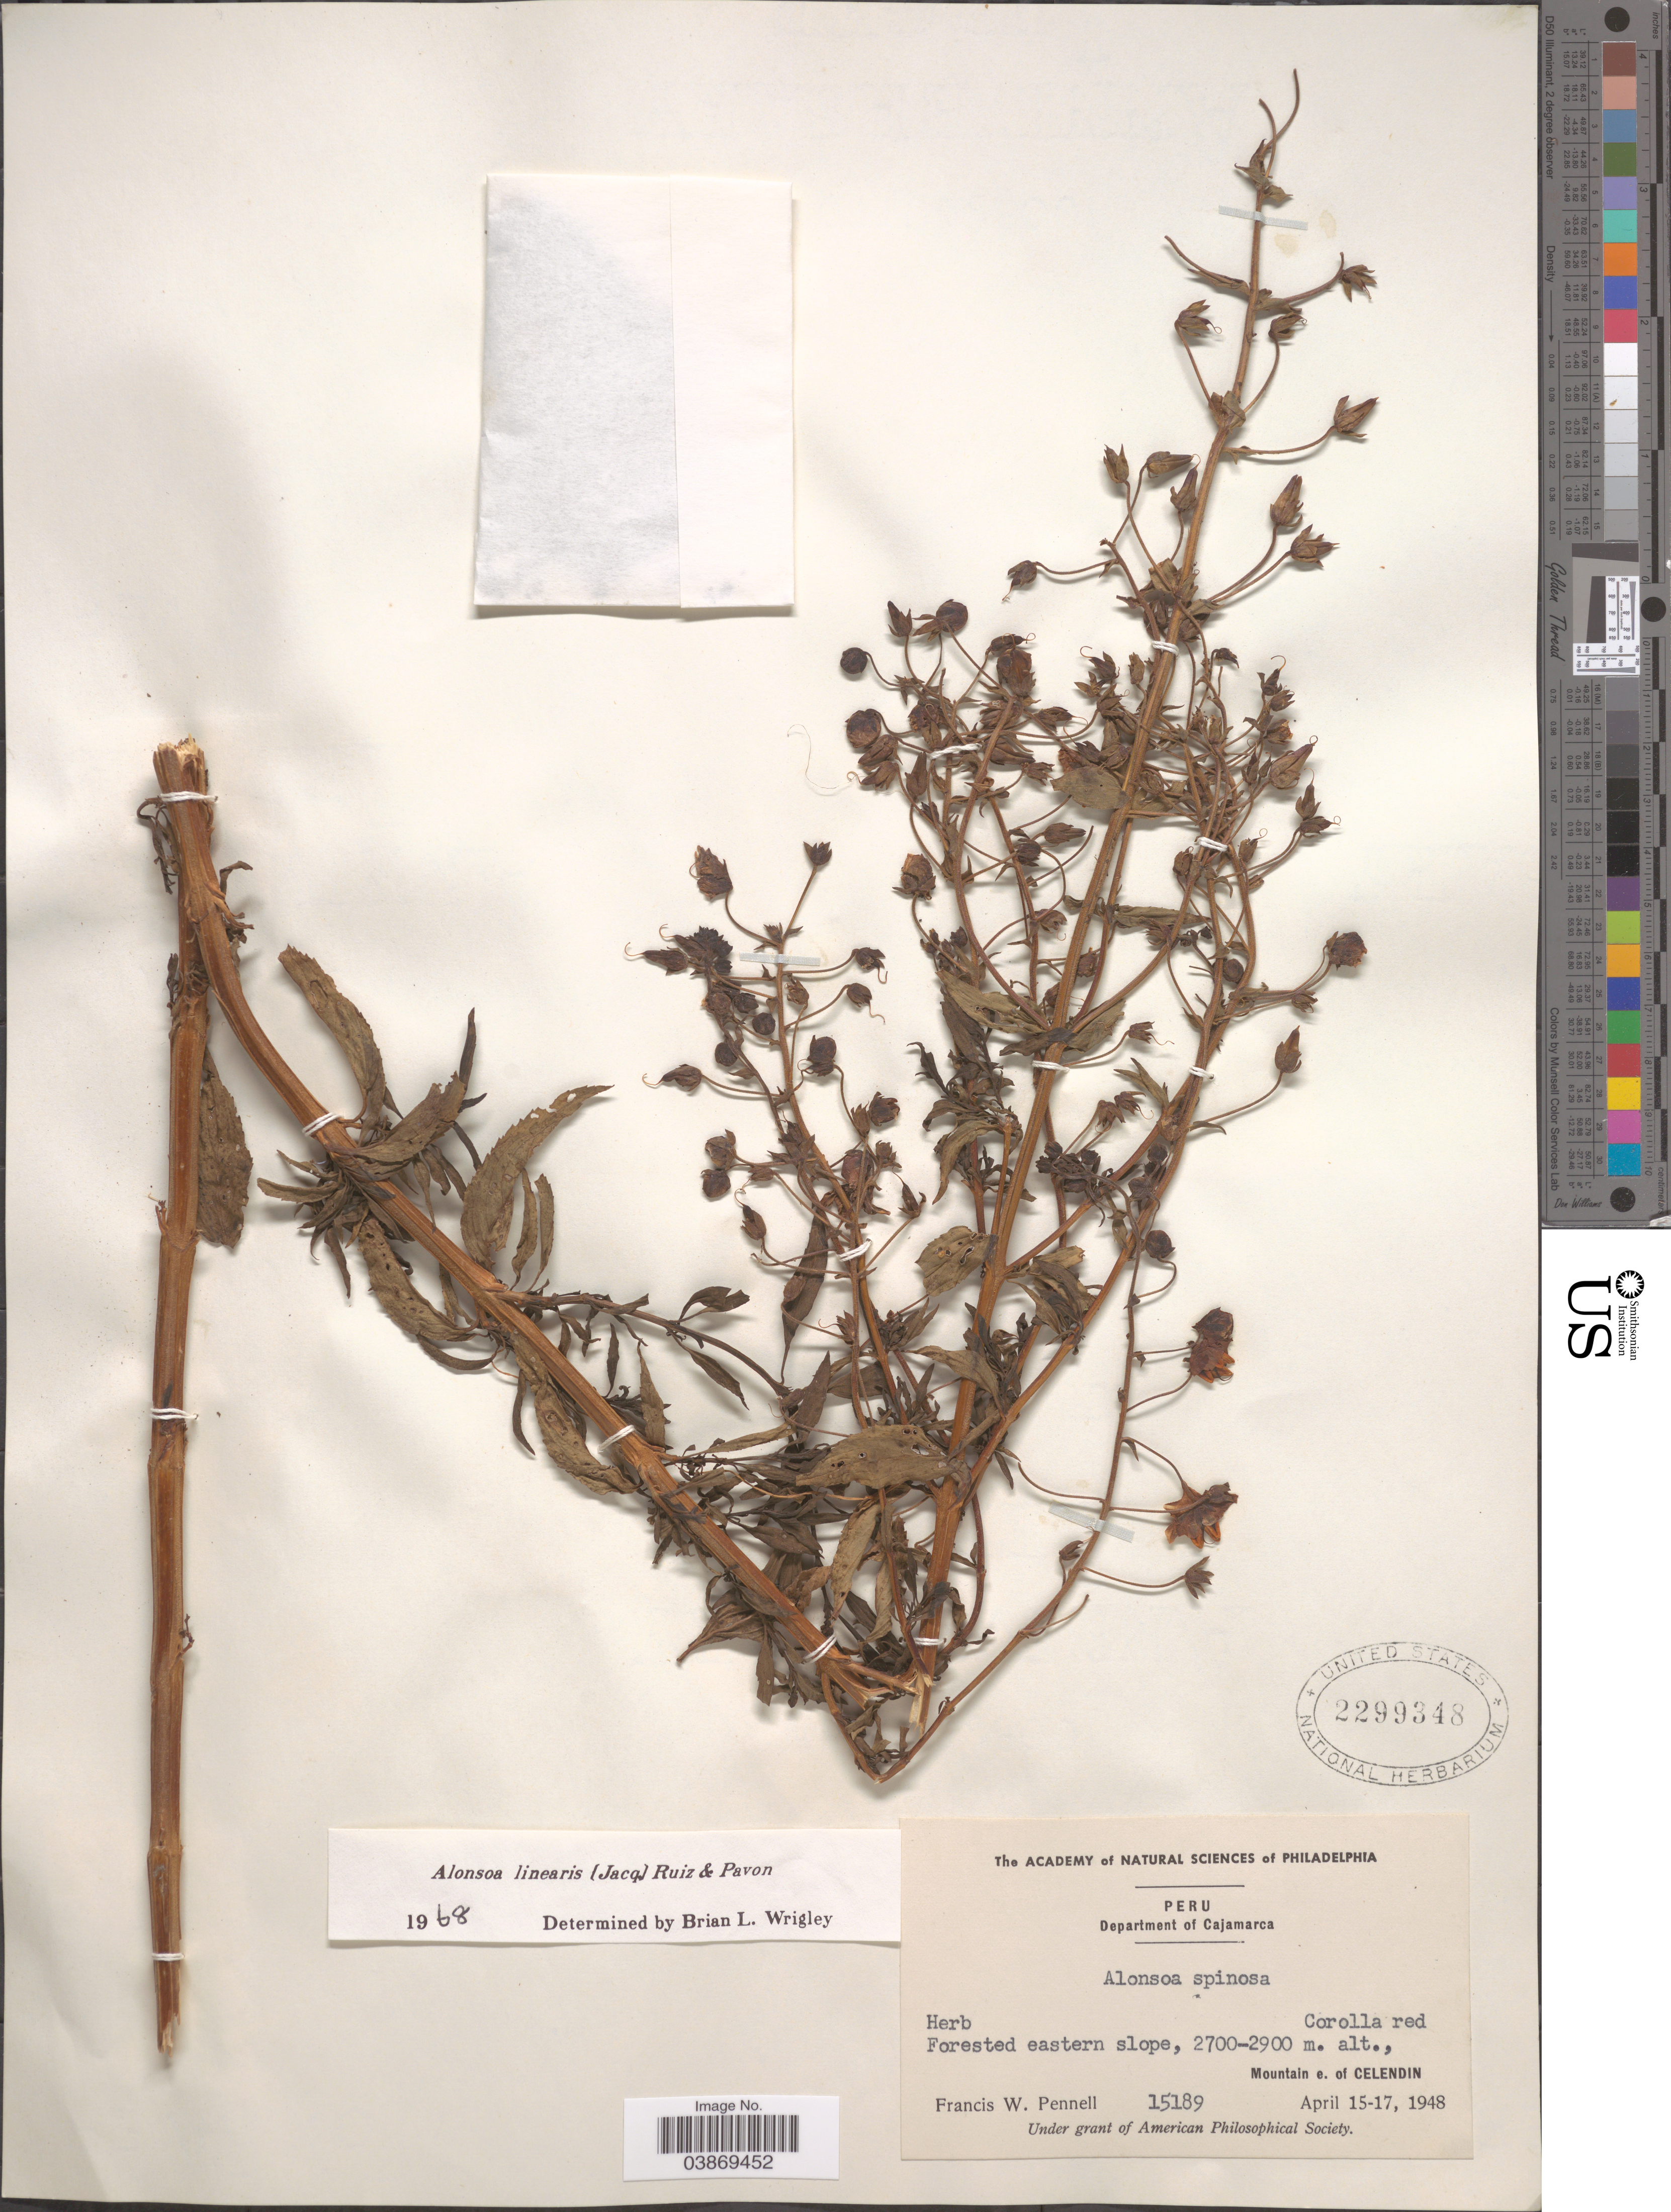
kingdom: Plantae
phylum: Tracheophyta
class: Magnoliopsida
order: Lamiales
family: Scrophulariaceae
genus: Alonsoa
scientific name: Alonsoa linearis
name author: (Jacq.) Ruiz & Pav.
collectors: F. W. Pennell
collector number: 15189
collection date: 1948-04-15/1948-04-17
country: Peru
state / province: Cajamarca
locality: Department of Cajamarca. Forested eastern slope, Mountain e. of Celendin.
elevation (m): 2700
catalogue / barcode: US 2299348